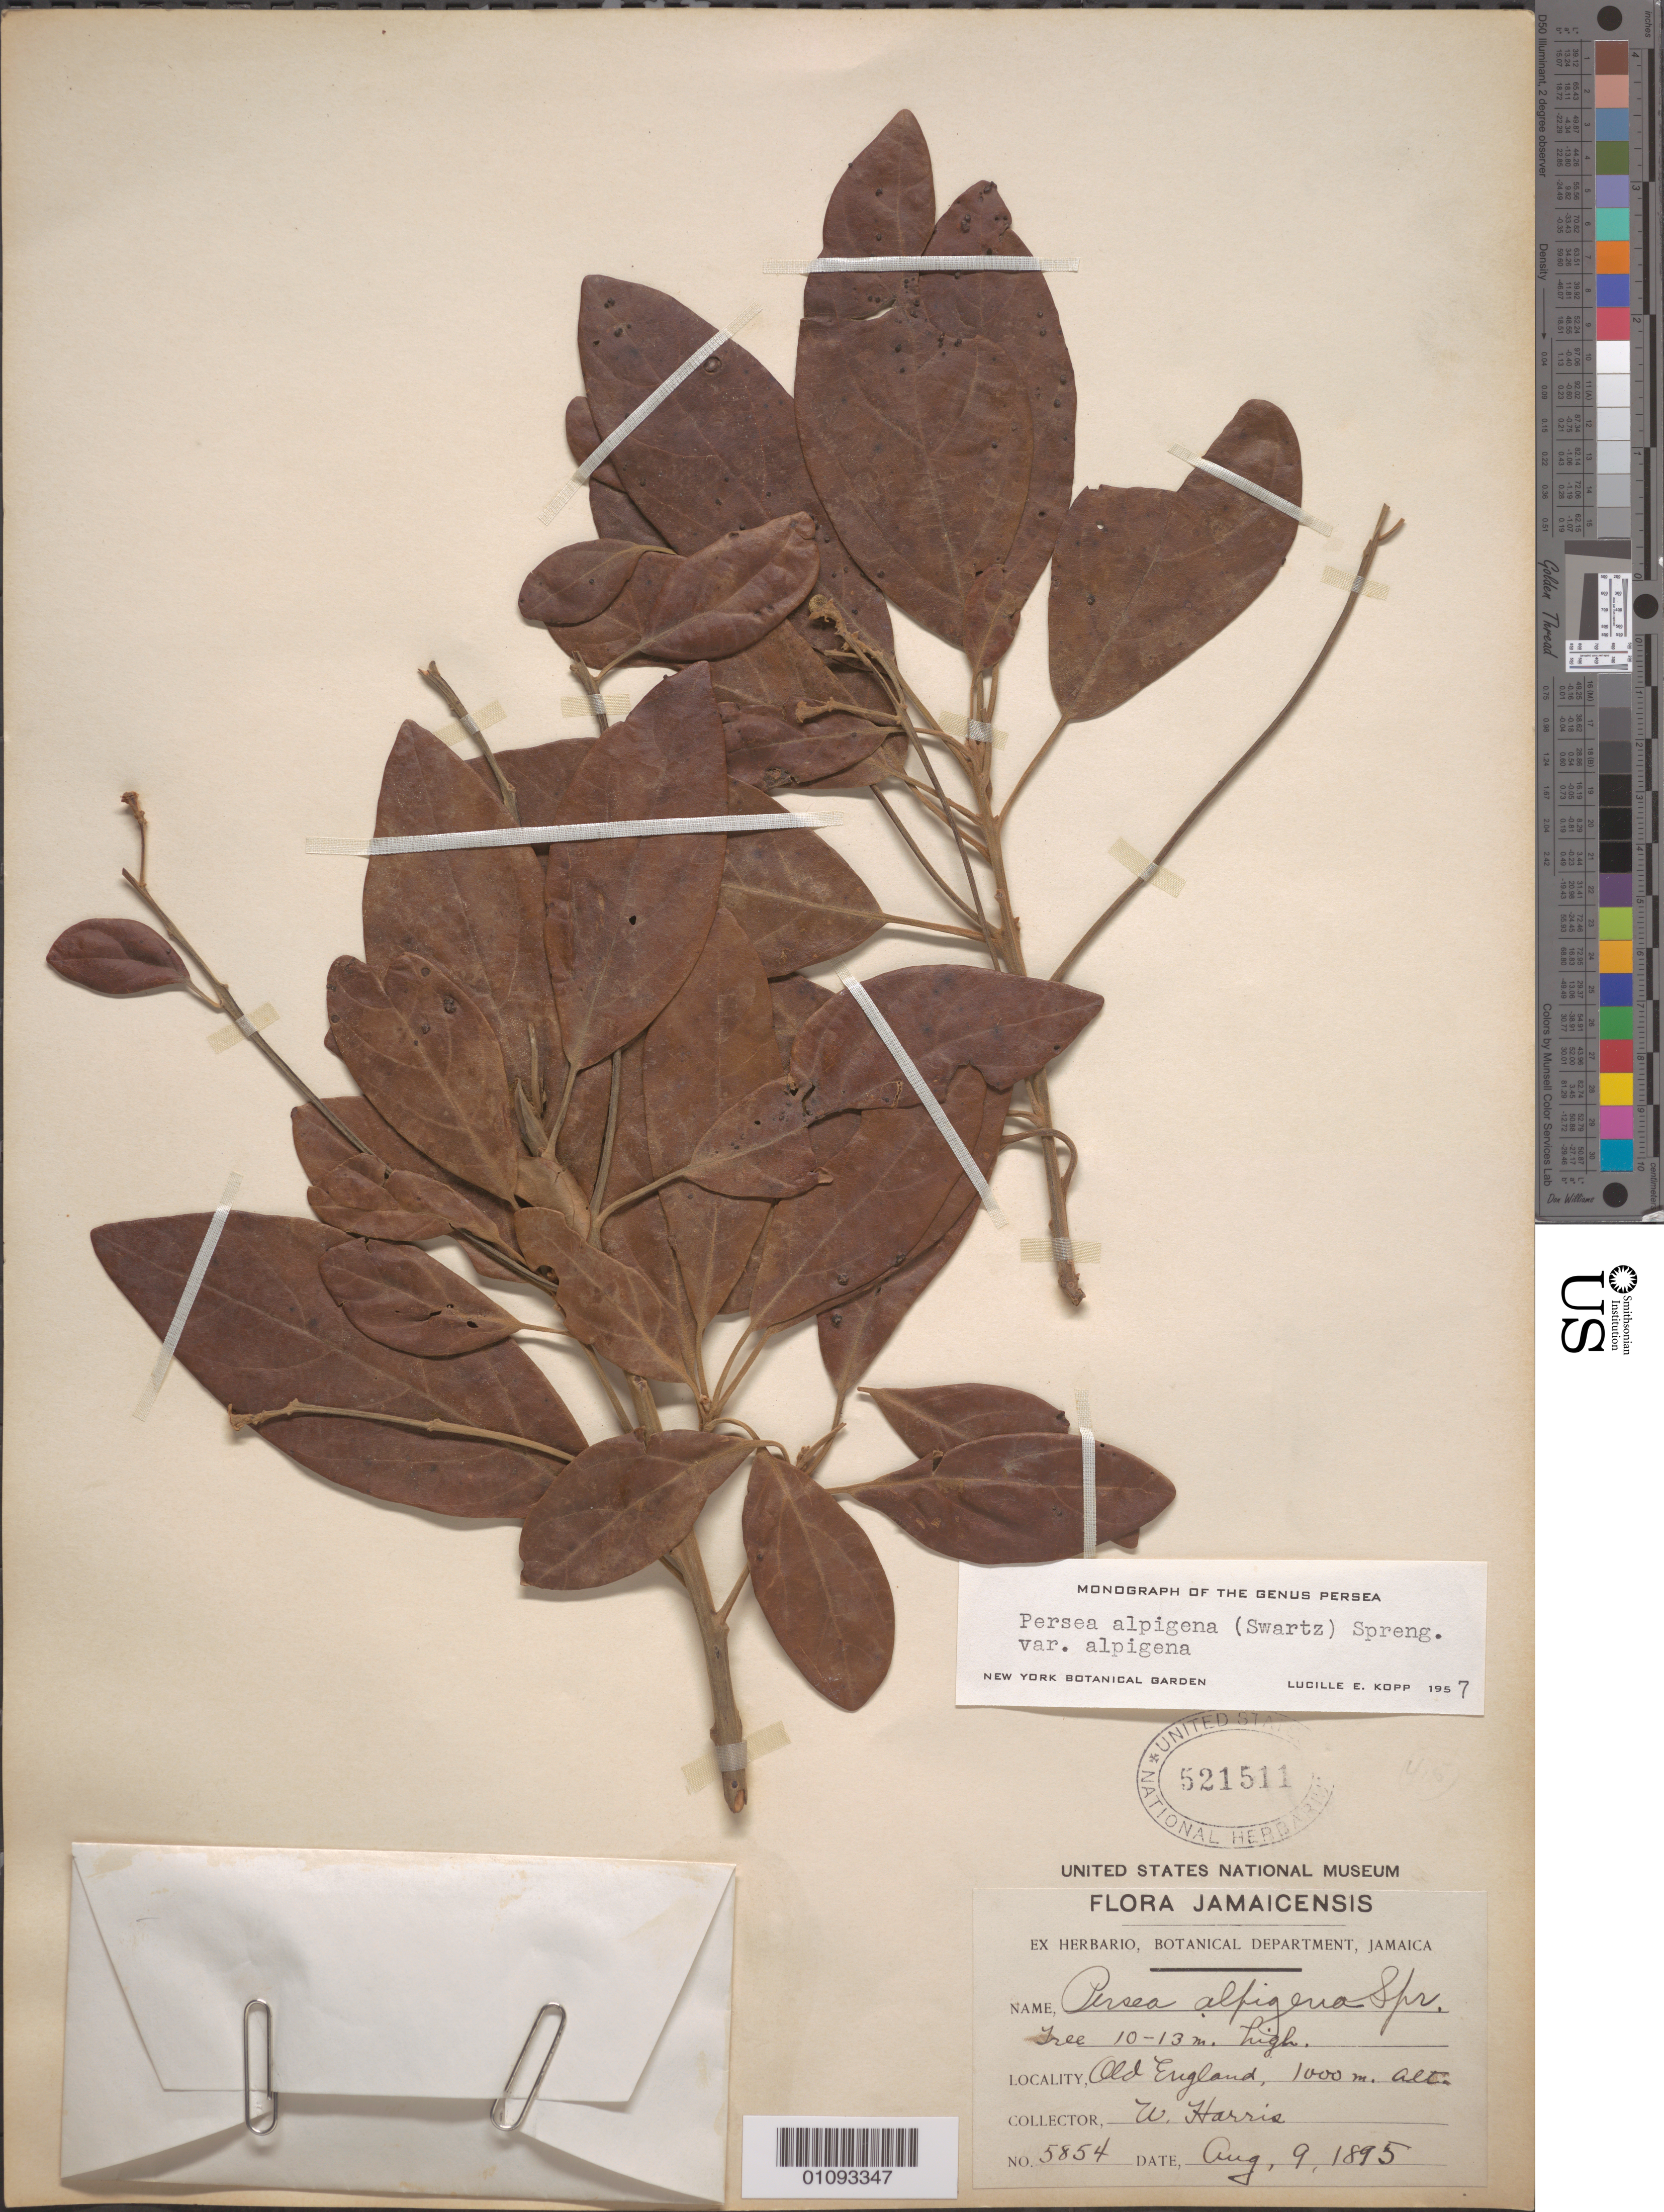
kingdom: Plantae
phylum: Tracheophyta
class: Magnoliopsida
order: Laurales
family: Lauraceae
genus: Persea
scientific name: Persea alpigena var. alpigena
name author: Spreng.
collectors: W. Harris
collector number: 5854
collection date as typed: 09 Aug 1895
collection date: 1895-08-09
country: Jamaica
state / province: Manchester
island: Jamaica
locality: Old England.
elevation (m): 1000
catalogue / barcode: US 521511